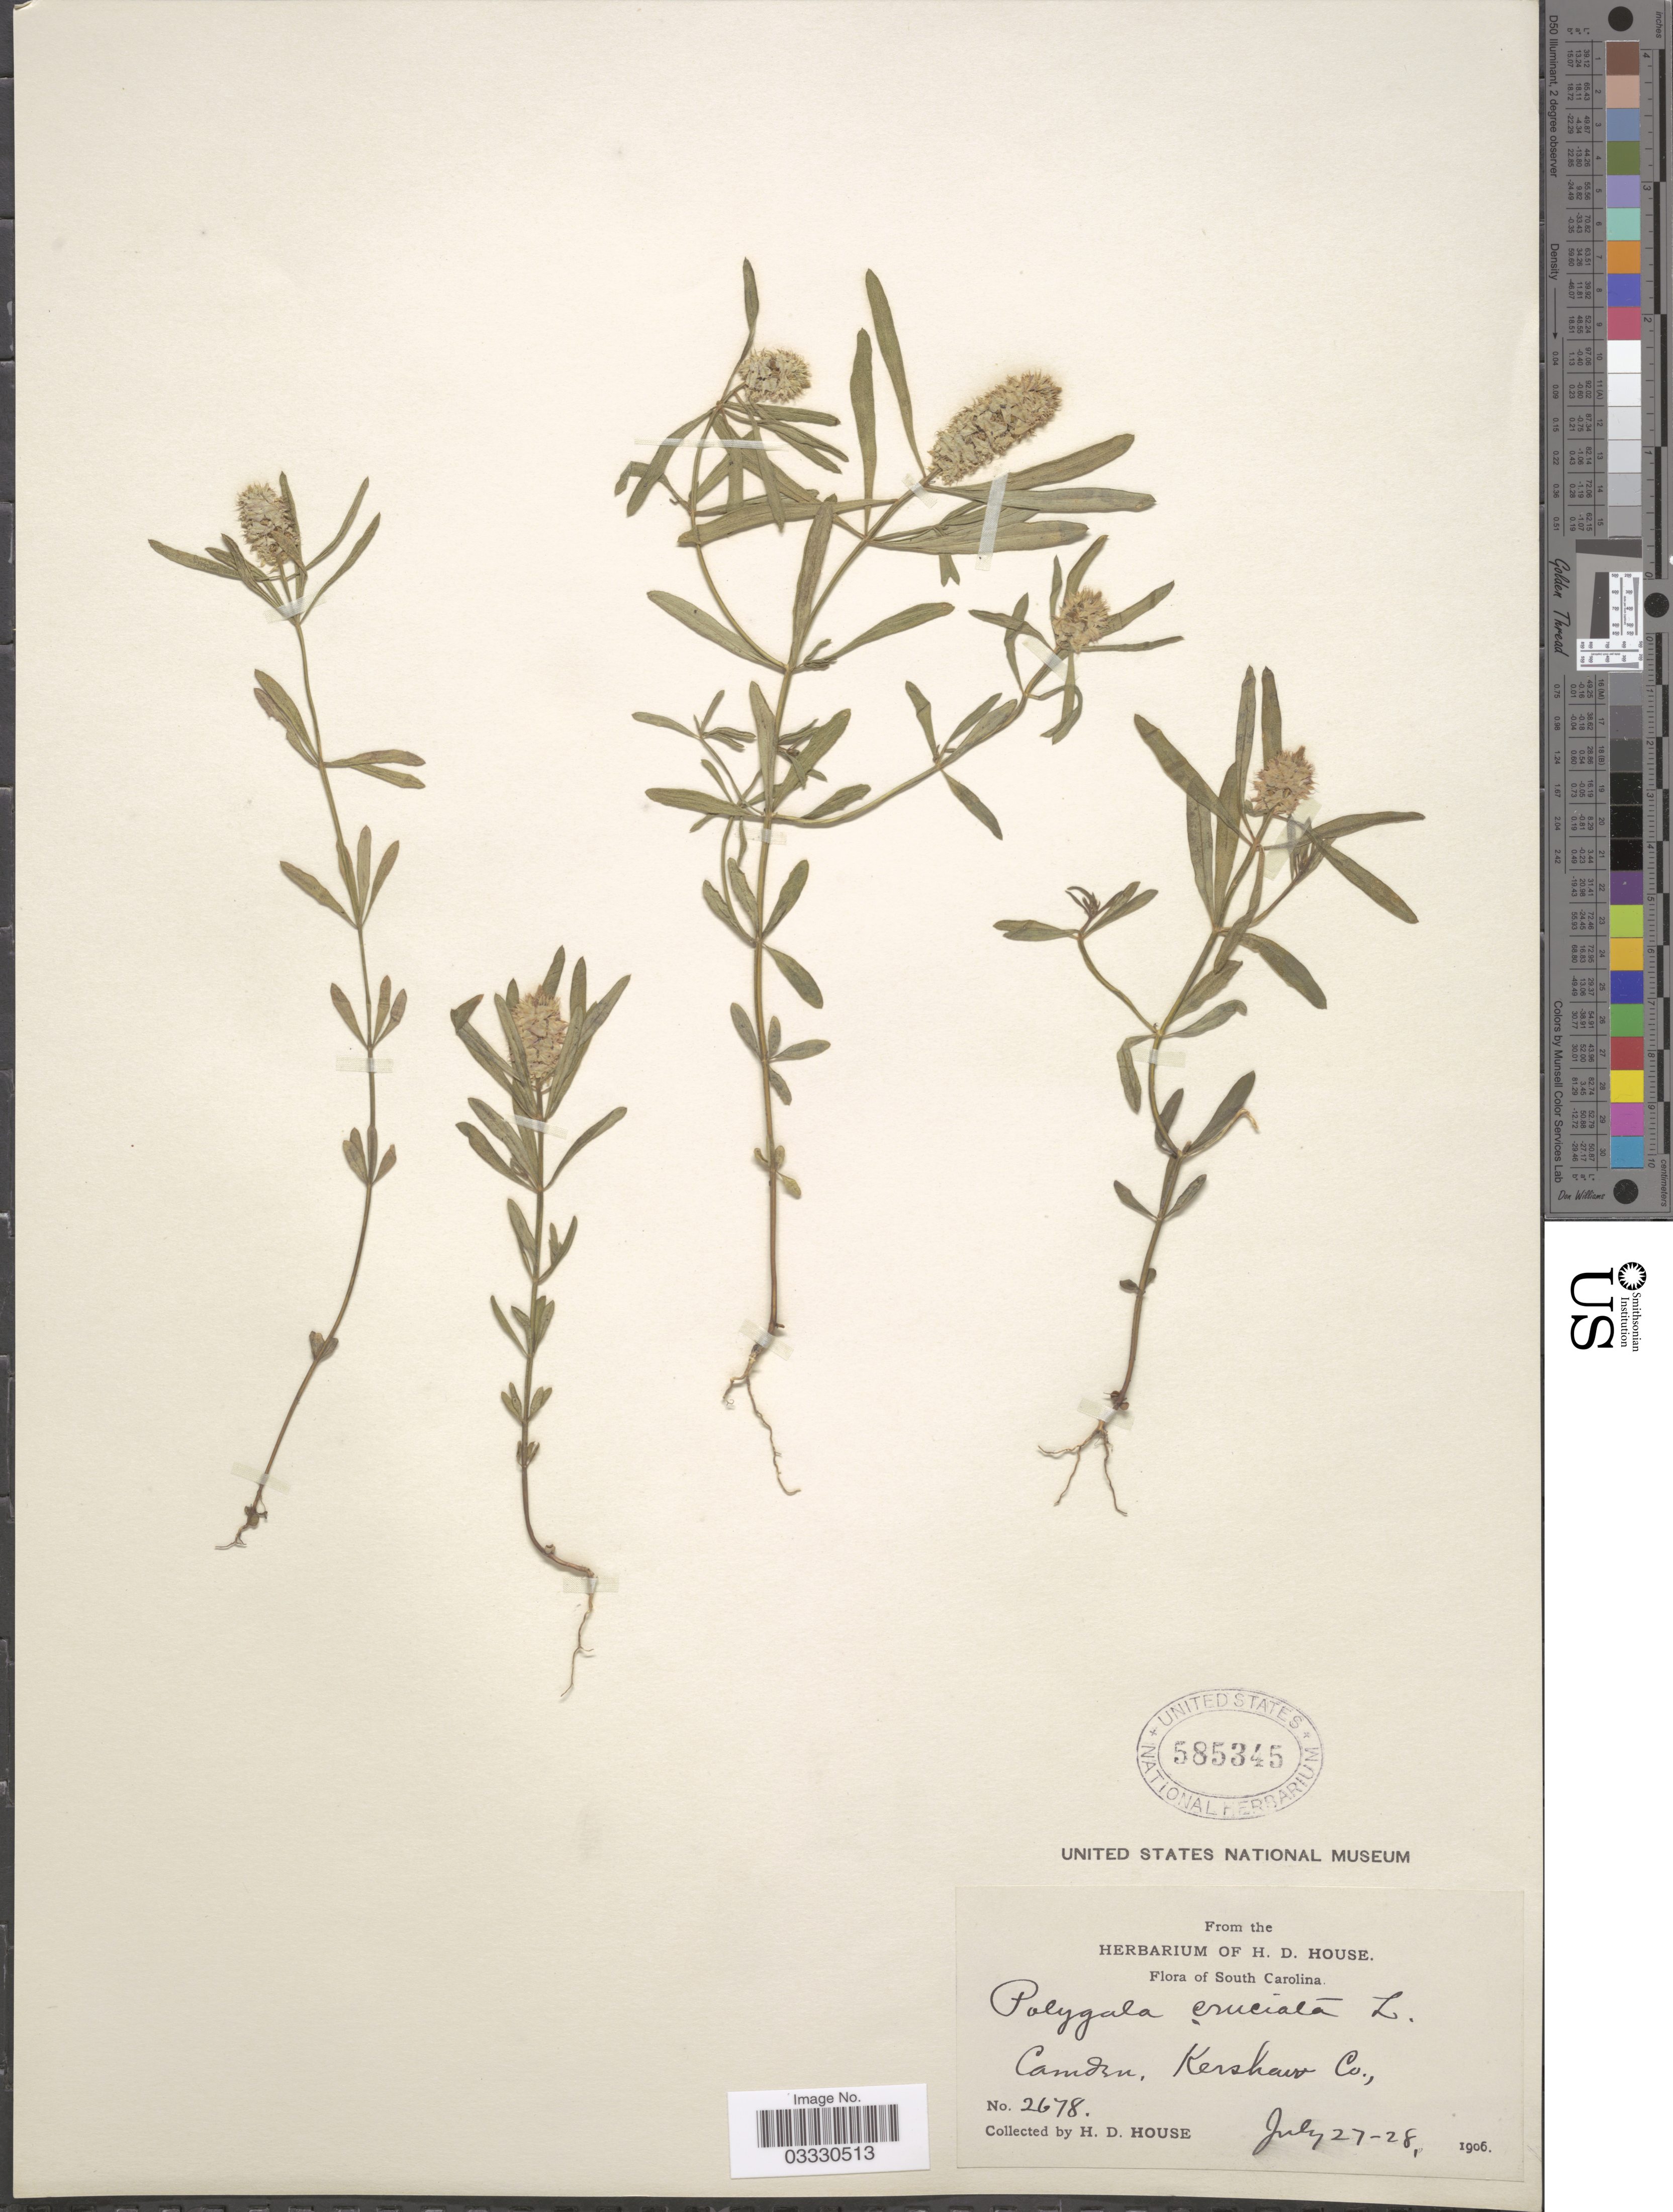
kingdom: Plantae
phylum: Tracheophyta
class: Magnoliopsida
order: Fabales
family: Polygalaceae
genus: Polygala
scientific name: Polygala cruciata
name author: L.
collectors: H. D. House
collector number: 2678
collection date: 1906-07-27/1906-07-28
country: United States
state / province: South Carolina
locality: Camden, Kershaw Co.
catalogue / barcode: US 585345